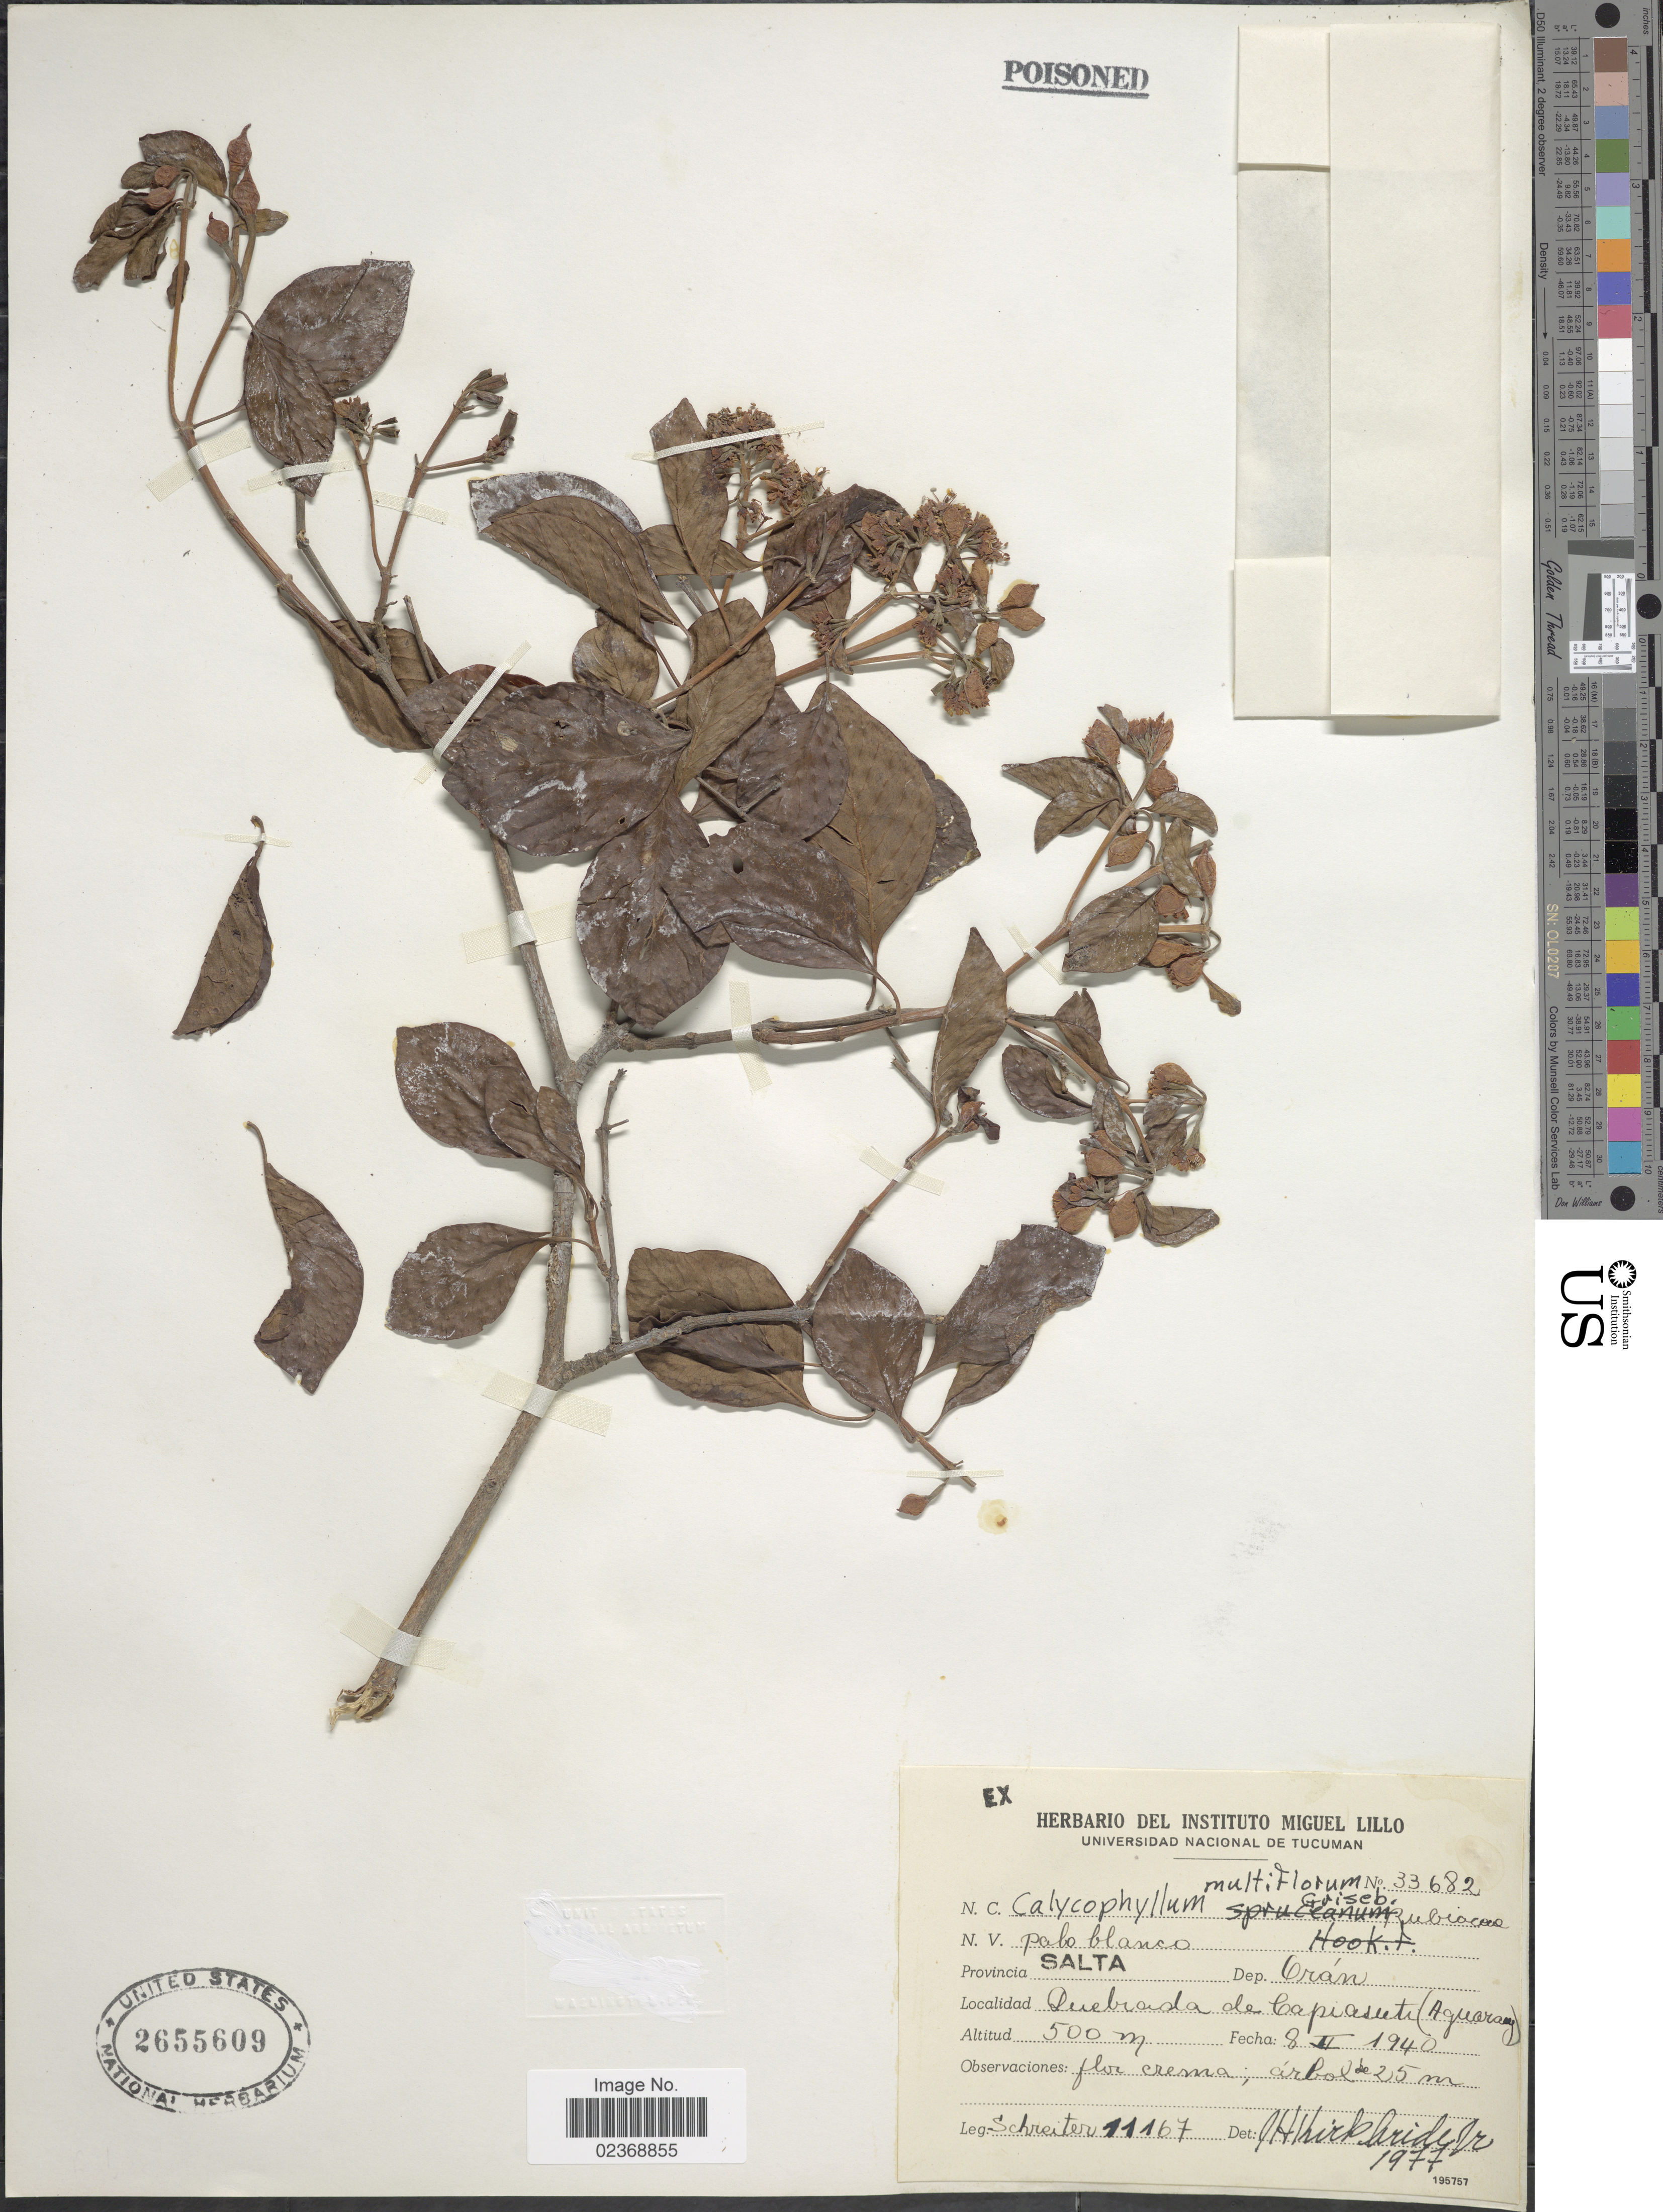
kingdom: Plantae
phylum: Tracheophyta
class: Magnoliopsida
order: Gentianales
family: Rubiaceae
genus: Calycophyllum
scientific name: Calycophyllum multiflorum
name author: Griseb.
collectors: -. Schreiter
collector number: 11167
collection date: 1940-02-08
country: Argentina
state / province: Salta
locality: Dep. Oran. Quebrada de Capiasute(Aguarang)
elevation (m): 500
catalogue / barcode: US 2655609